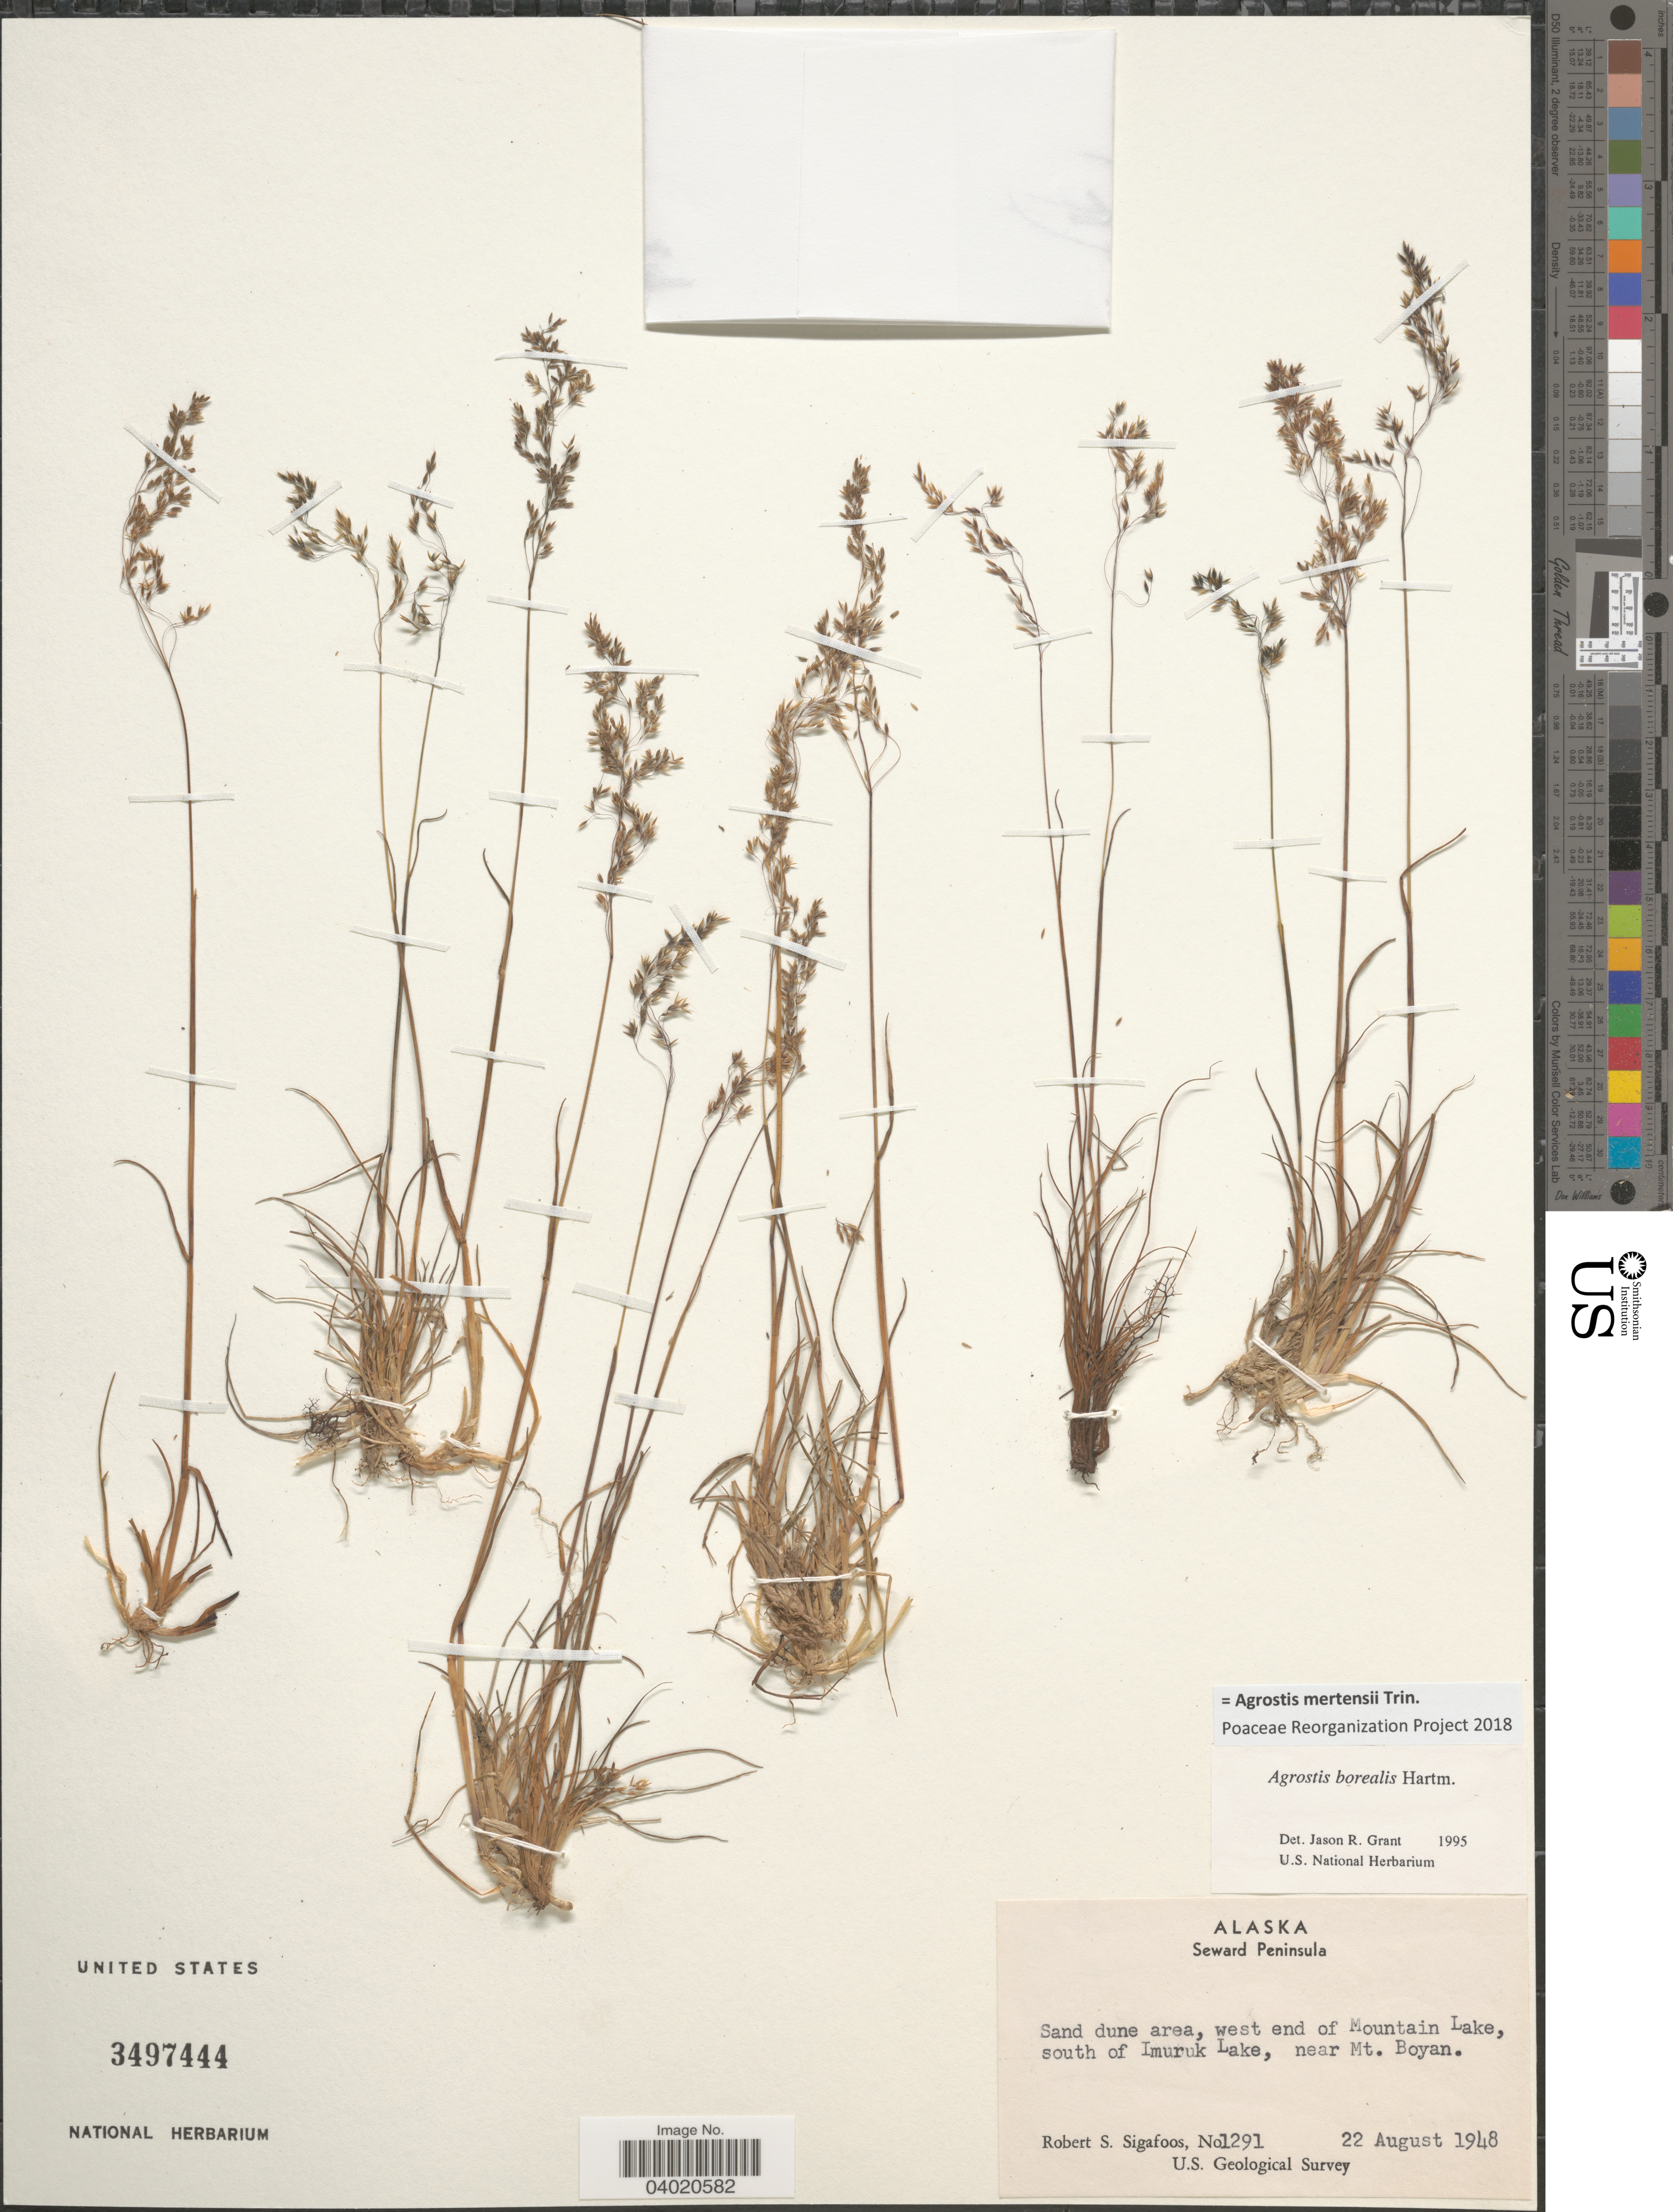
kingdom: Plantae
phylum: Tracheophyta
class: Liliopsida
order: Poales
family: Poaceae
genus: Agrostis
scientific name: Agrostis mertensii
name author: Trin.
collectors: R. Sigafoos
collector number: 1291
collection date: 1948-08-22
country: United States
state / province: Alaska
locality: Seward Peninsula. Sand dune area, west end of Mountain Lake, south of Imuruk Lake, near Mt. Boyan.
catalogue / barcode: US 3497444